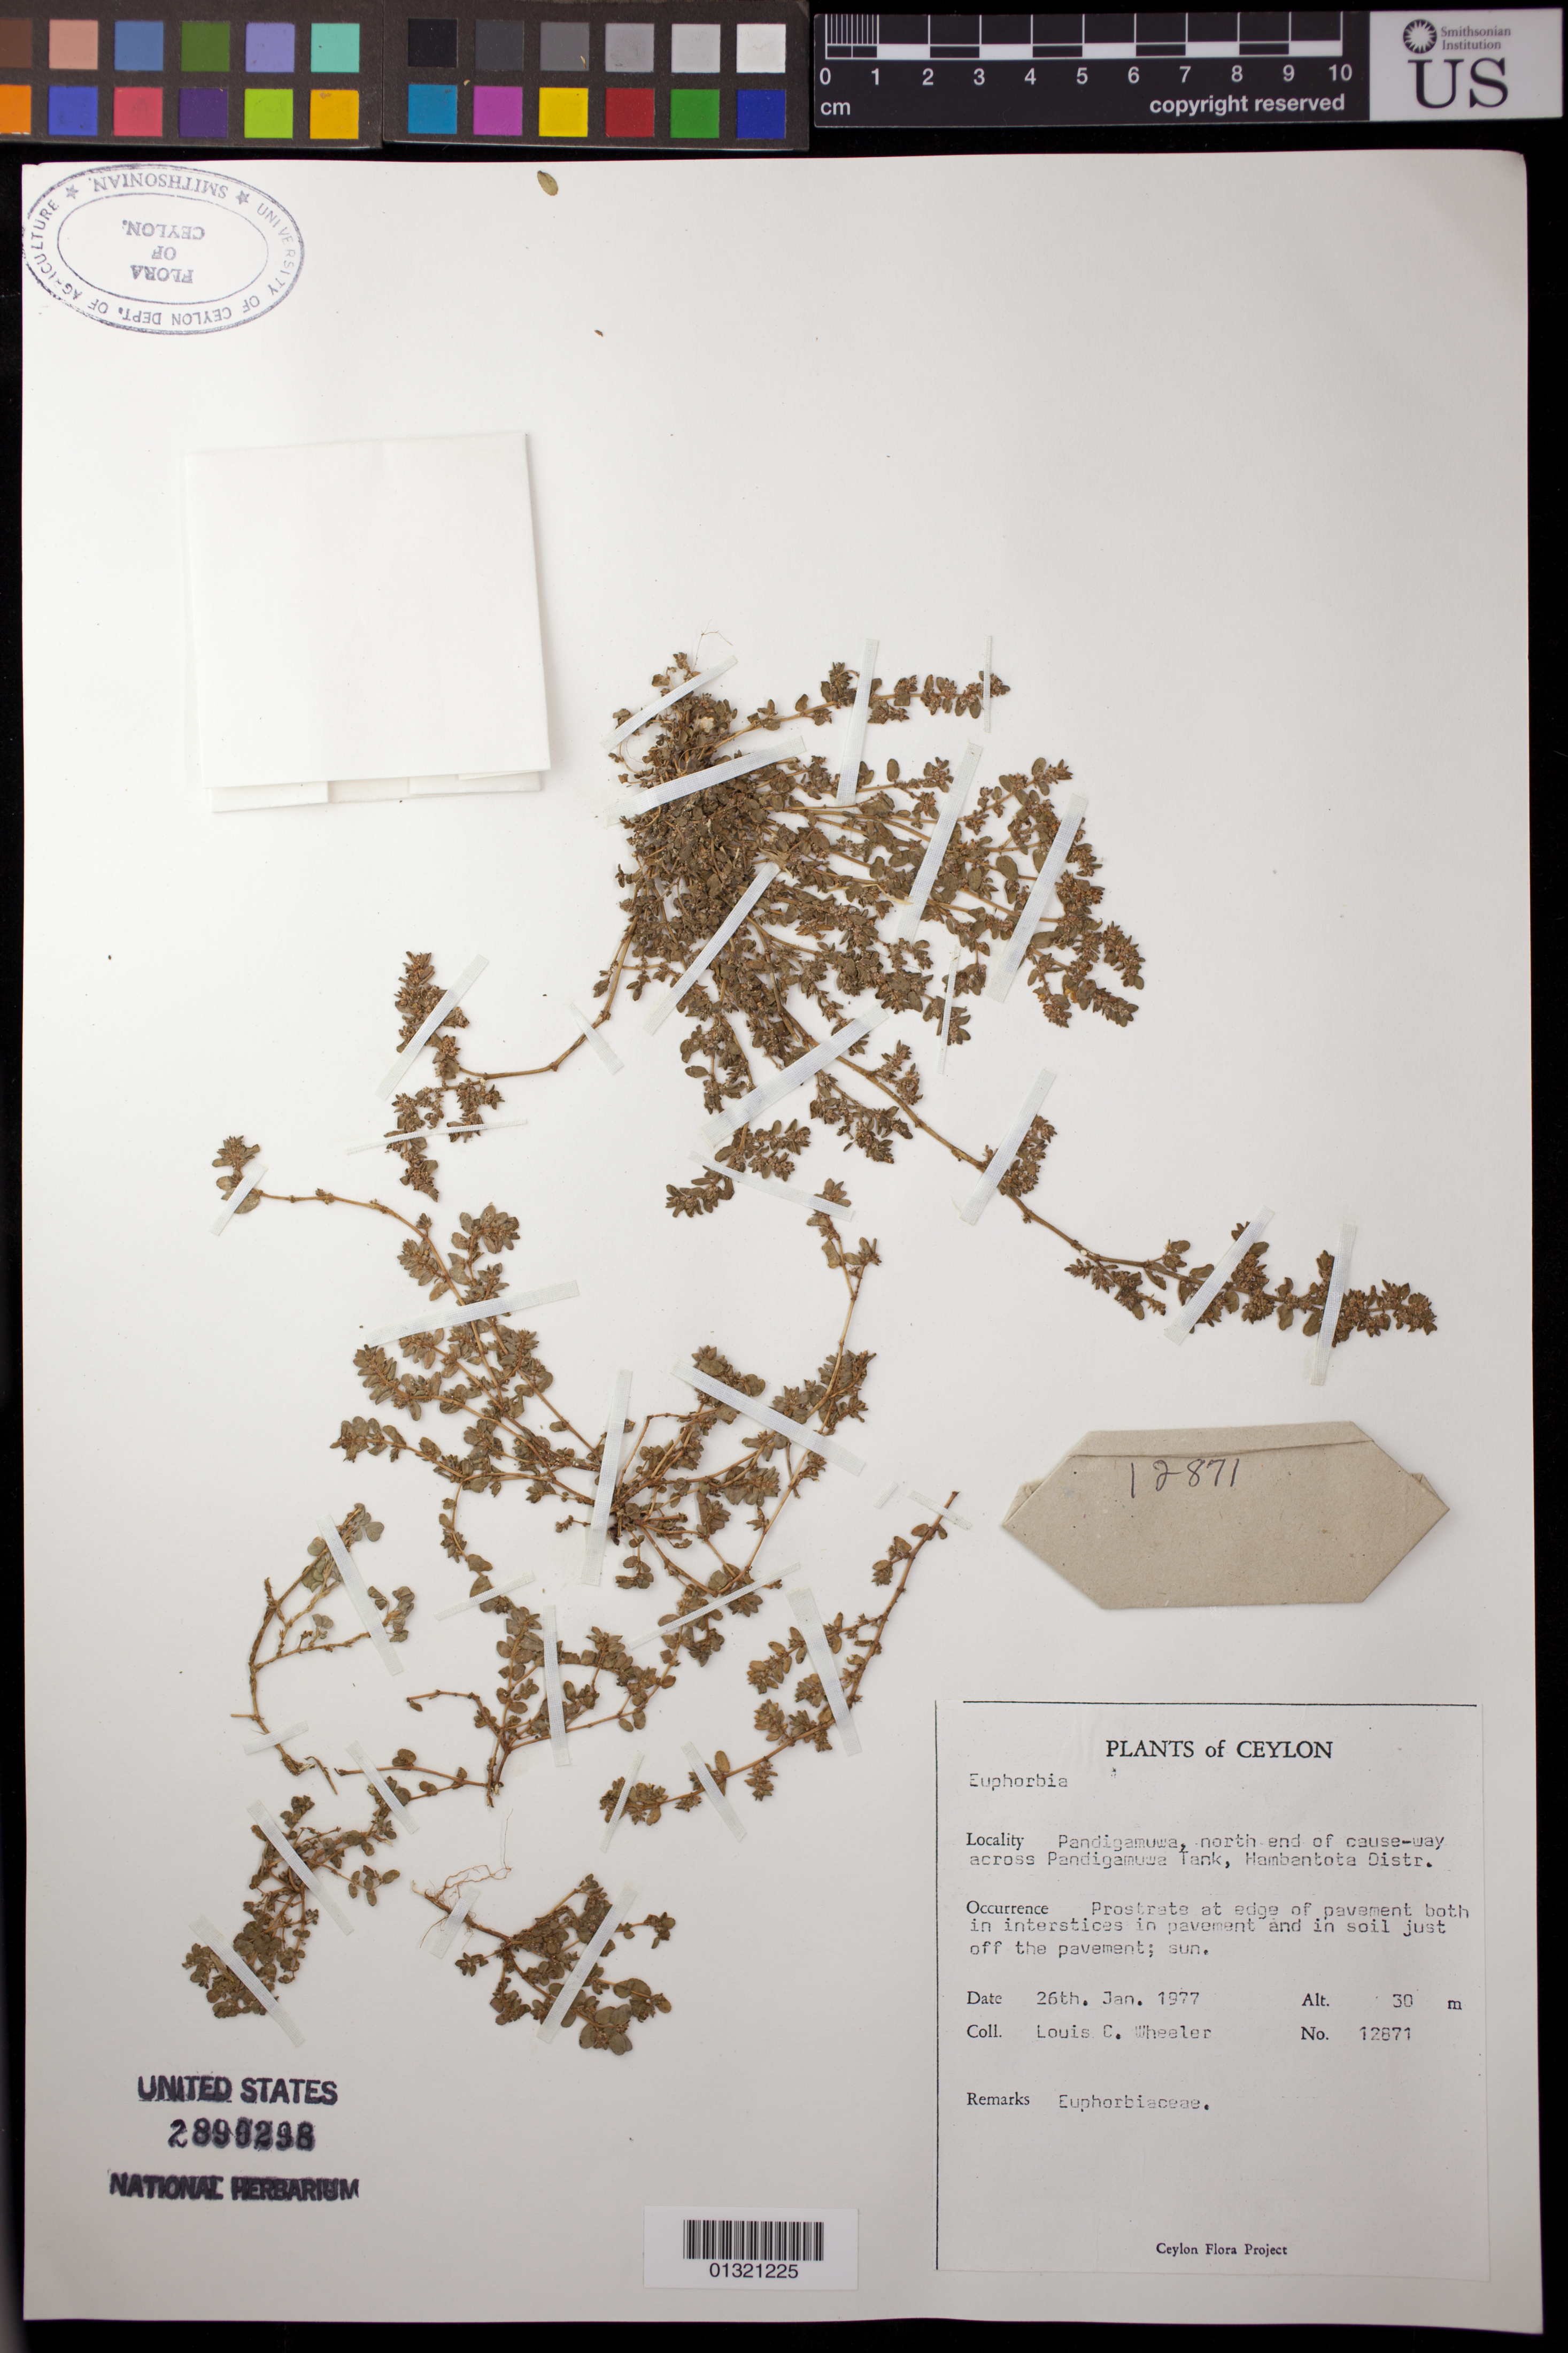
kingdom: Plantae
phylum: Tracheophyta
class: Magnoliopsida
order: Malpighiales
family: Euphorbiaceae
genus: Euphorbia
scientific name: Euphorbia sp.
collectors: L. C. Wheeler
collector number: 12871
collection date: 1977-01-26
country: Sri Lanka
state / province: Southern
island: Ceylon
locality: Pandigamuwa [Panagamuwa], north end of cause-way across Pandigamuwa Tank, Hambantota Distr.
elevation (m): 30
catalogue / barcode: US 2890298